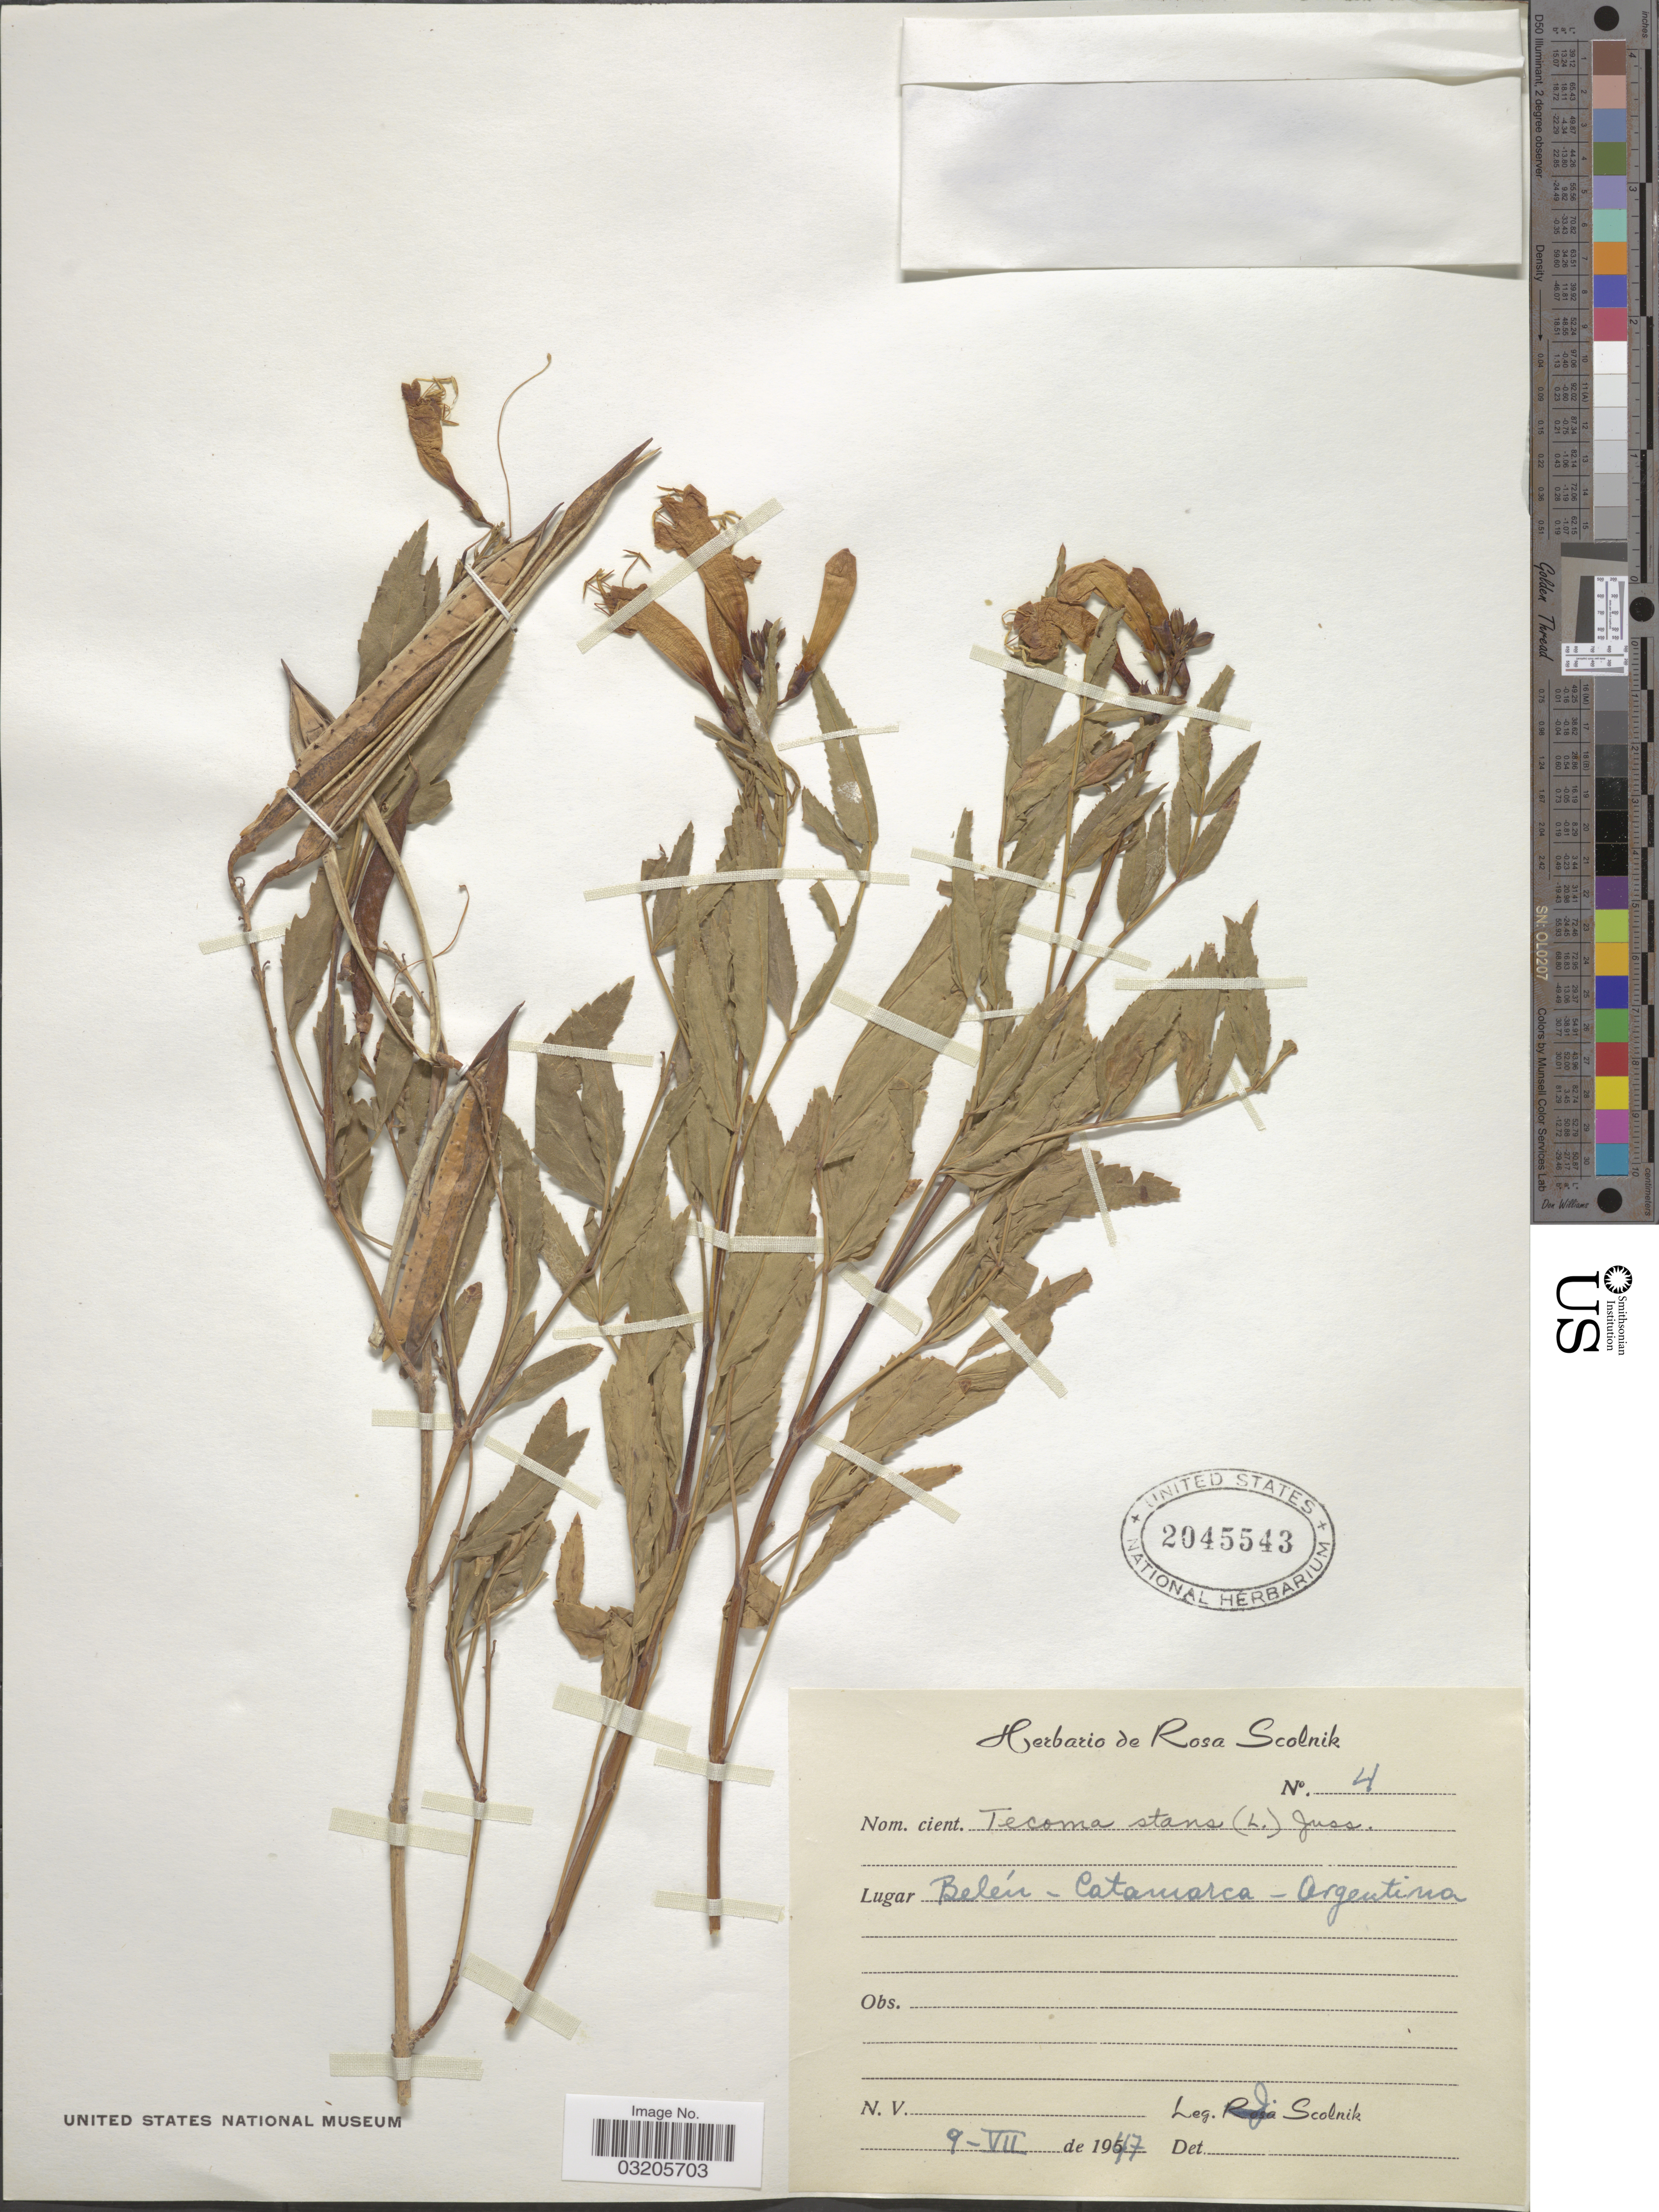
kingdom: Plantae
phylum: Tracheophyta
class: Magnoliopsida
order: Lamiales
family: Bignoniaceae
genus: Tecoma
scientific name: Tecoma stans var. stans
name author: (L.) Juss. ex Kunth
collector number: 4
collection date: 1947-07-09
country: Argentina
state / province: Catamarca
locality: Belén.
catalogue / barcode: US 2045543